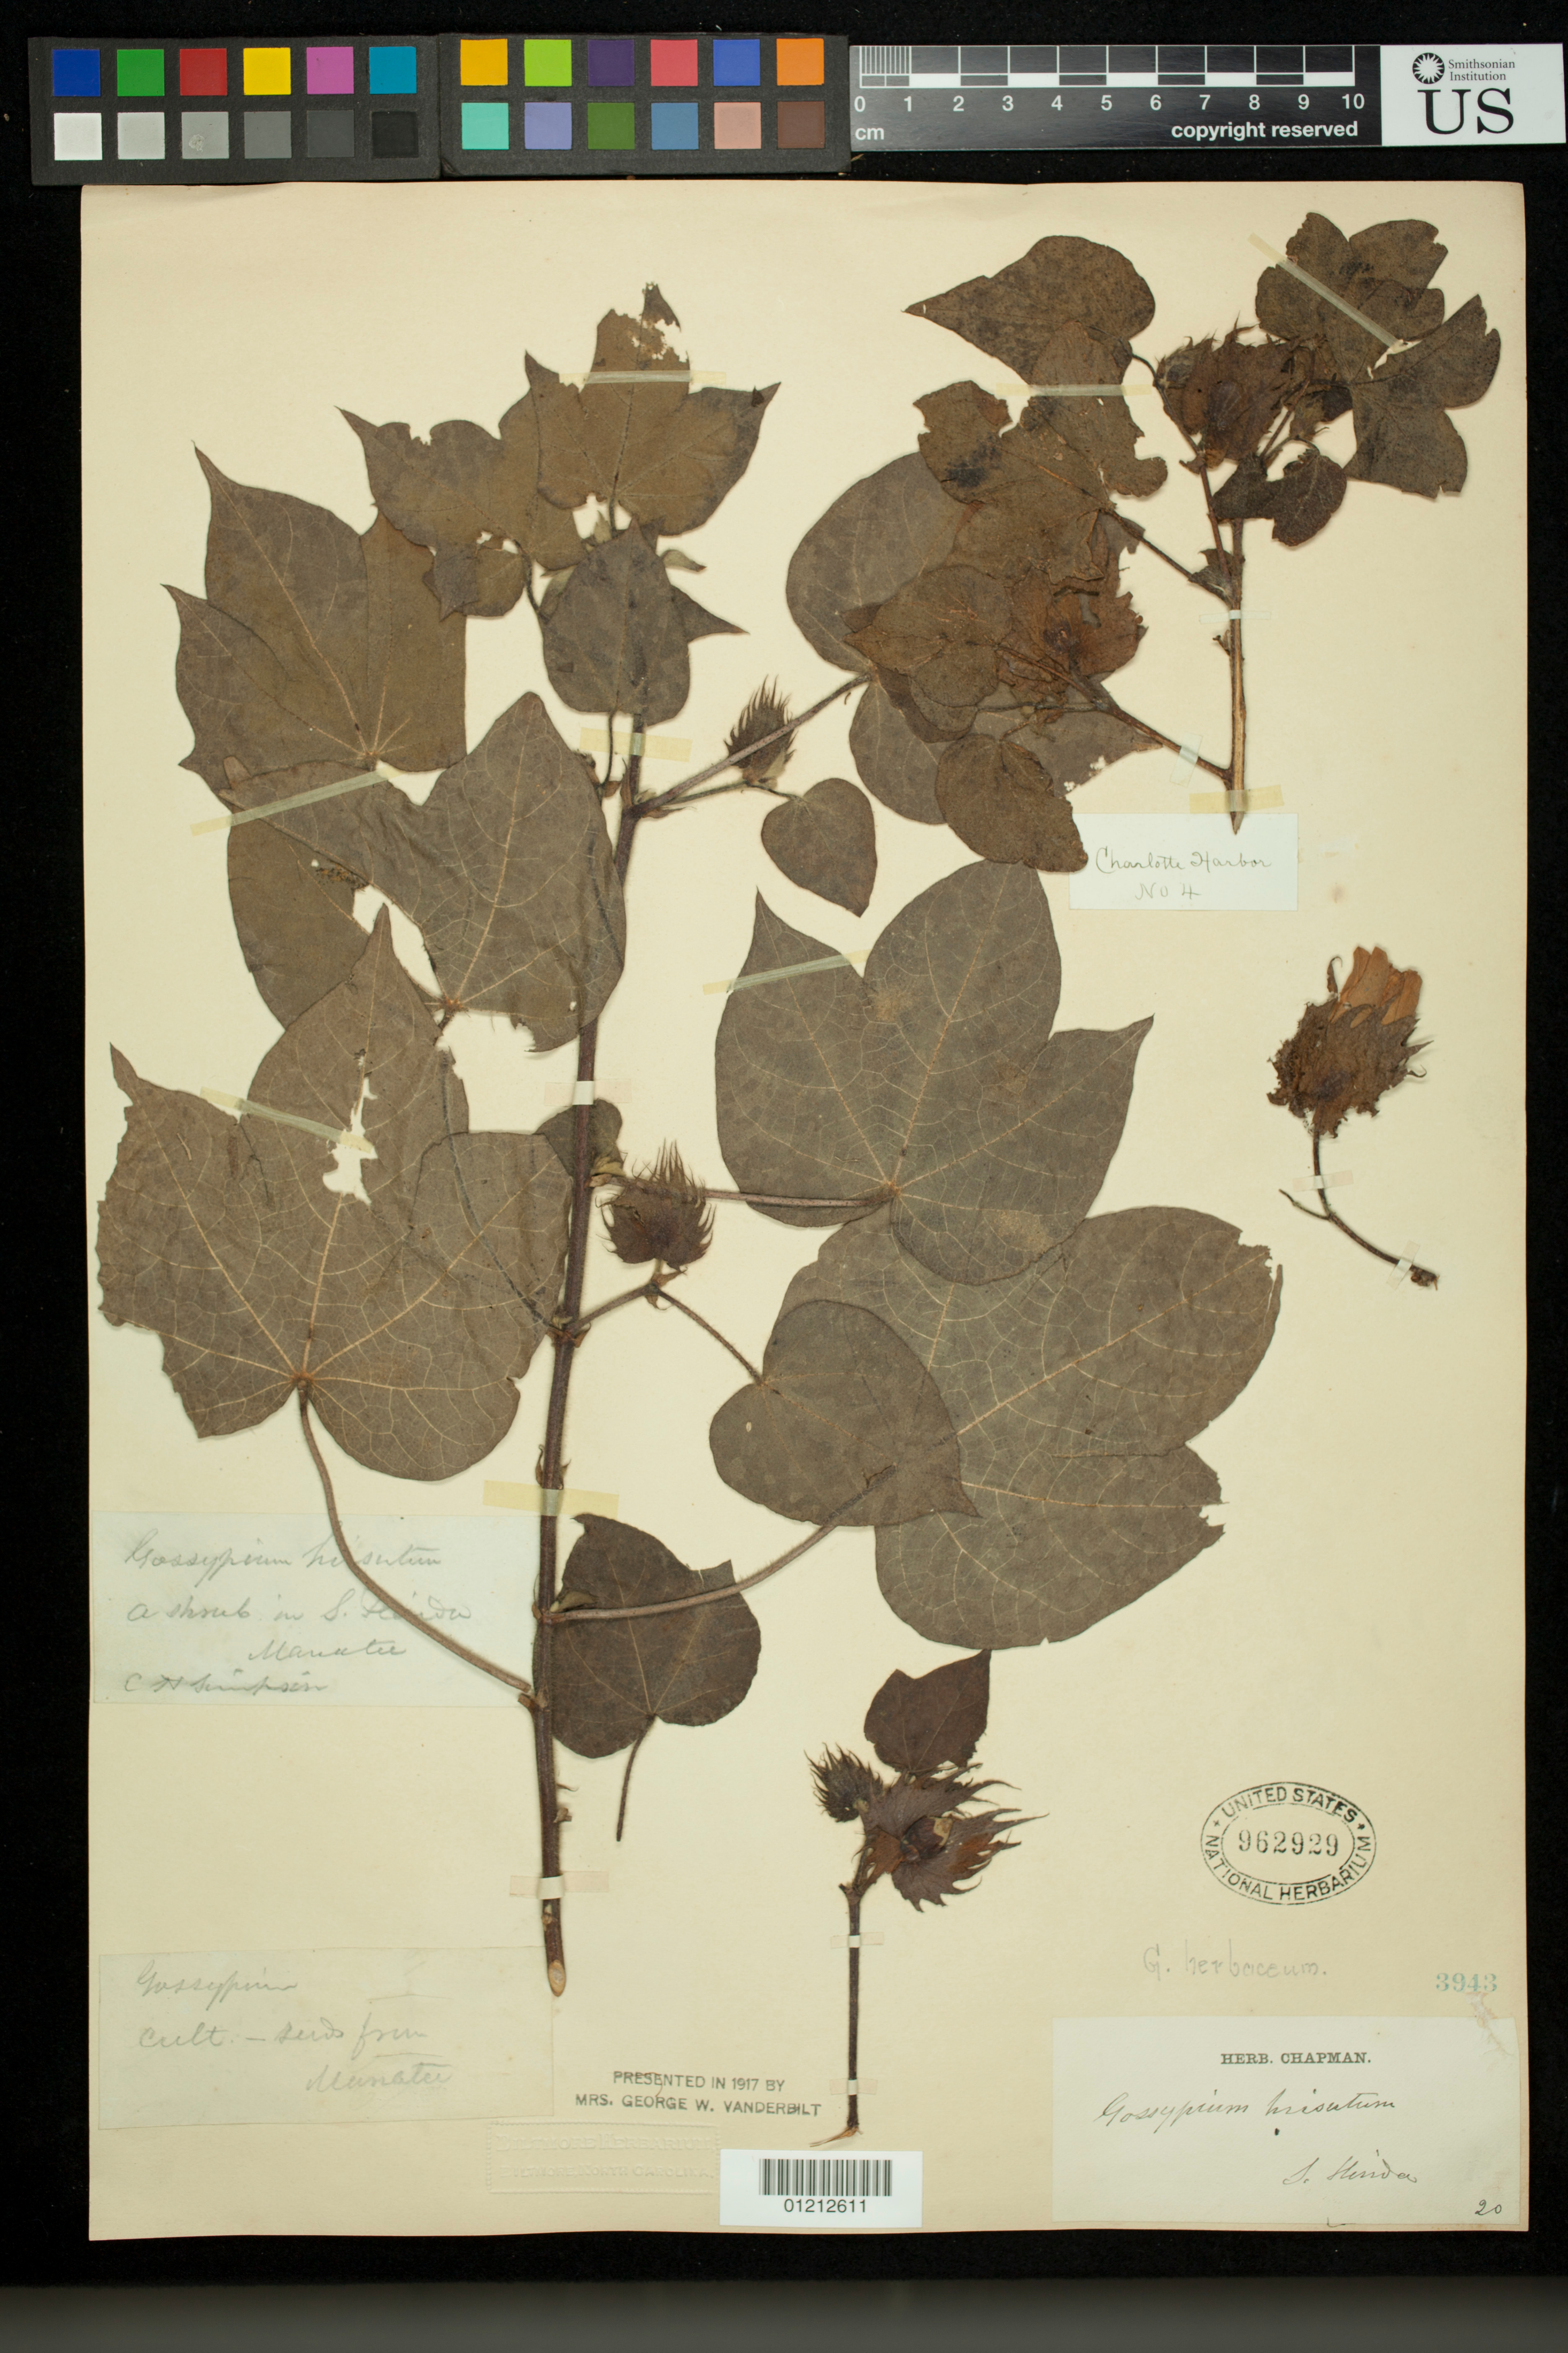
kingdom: Plantae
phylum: Tracheophyta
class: Magnoliopsida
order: Malvales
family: Malvaceae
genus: Gossypium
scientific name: Gossypium punctatum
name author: Schumach. & Thonn.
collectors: ex herb. Chapman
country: United States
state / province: Florida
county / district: Gadsden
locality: Gadsden Co., Fla. [Protologue, "Light clay soil, Gadsden county, Florida. June."]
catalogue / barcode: US 962929